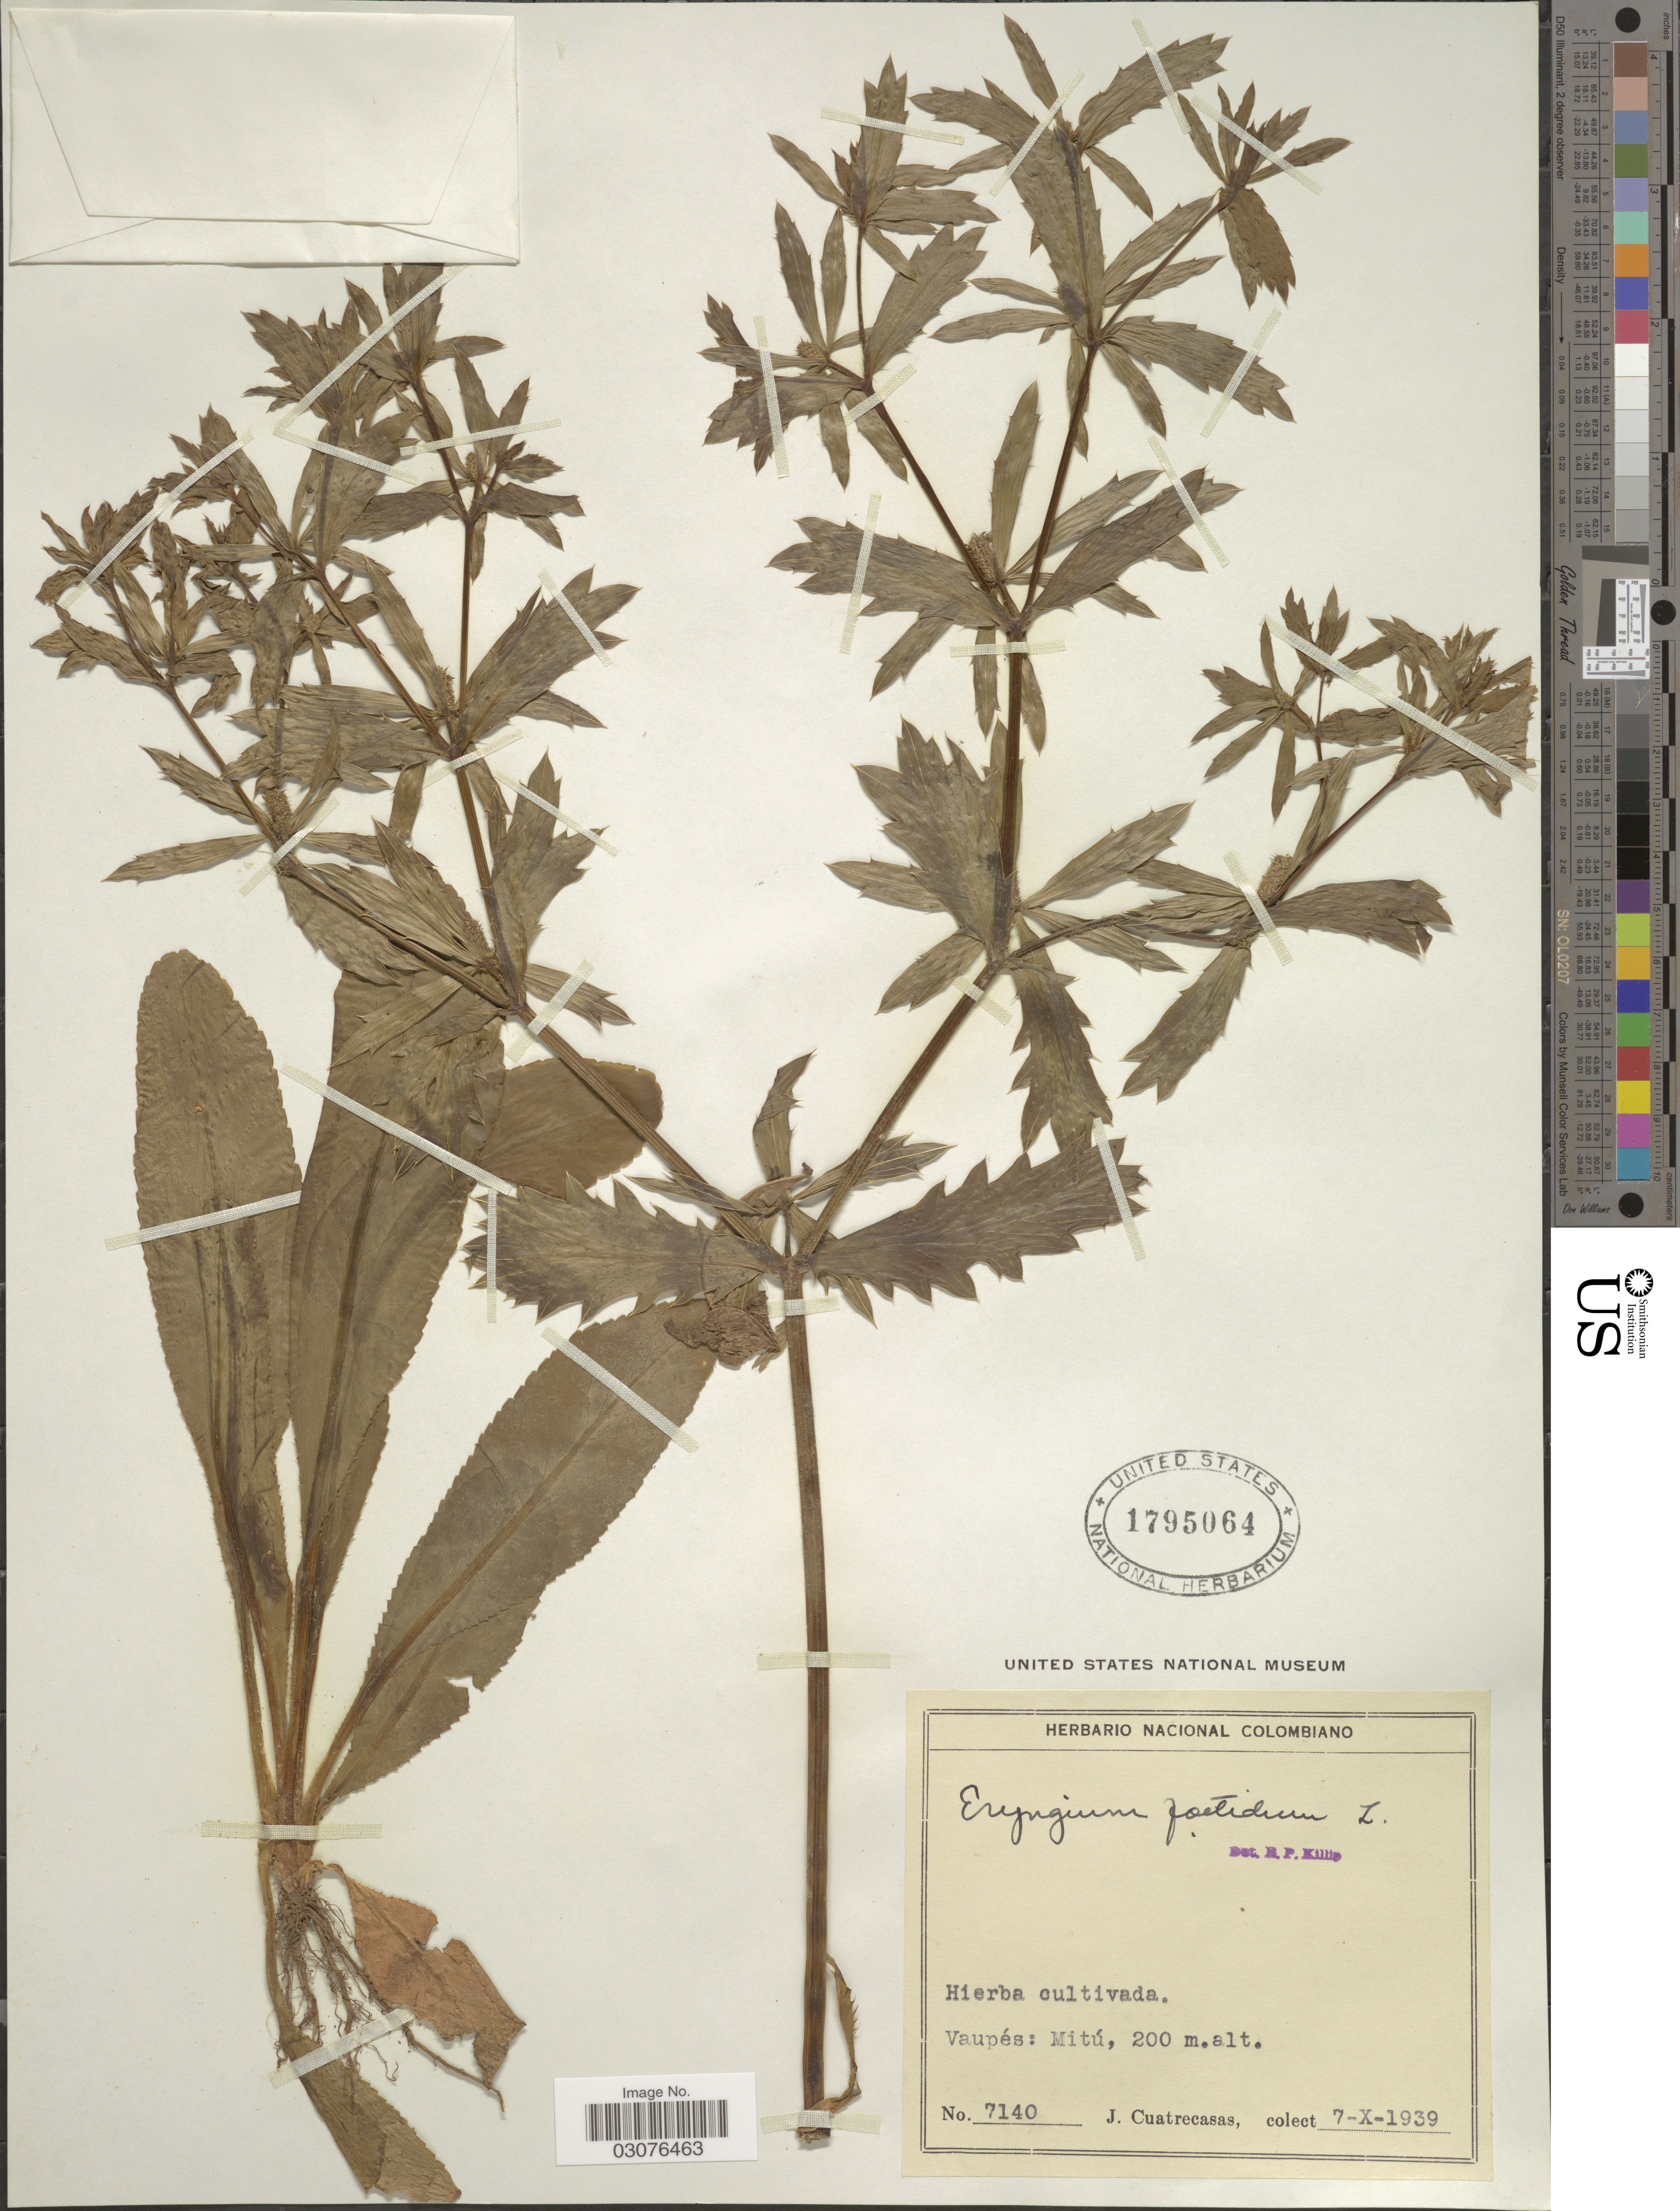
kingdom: Plantae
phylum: Tracheophyta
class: Magnoliopsida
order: Apiales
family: Apiaceae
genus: Eryngium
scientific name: Eryngium foetidum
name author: L.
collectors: J. Cuatrecasas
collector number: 7140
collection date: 1939-10-07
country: Colombia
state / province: Vaupés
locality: Mitú.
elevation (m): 200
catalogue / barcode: US 1795064